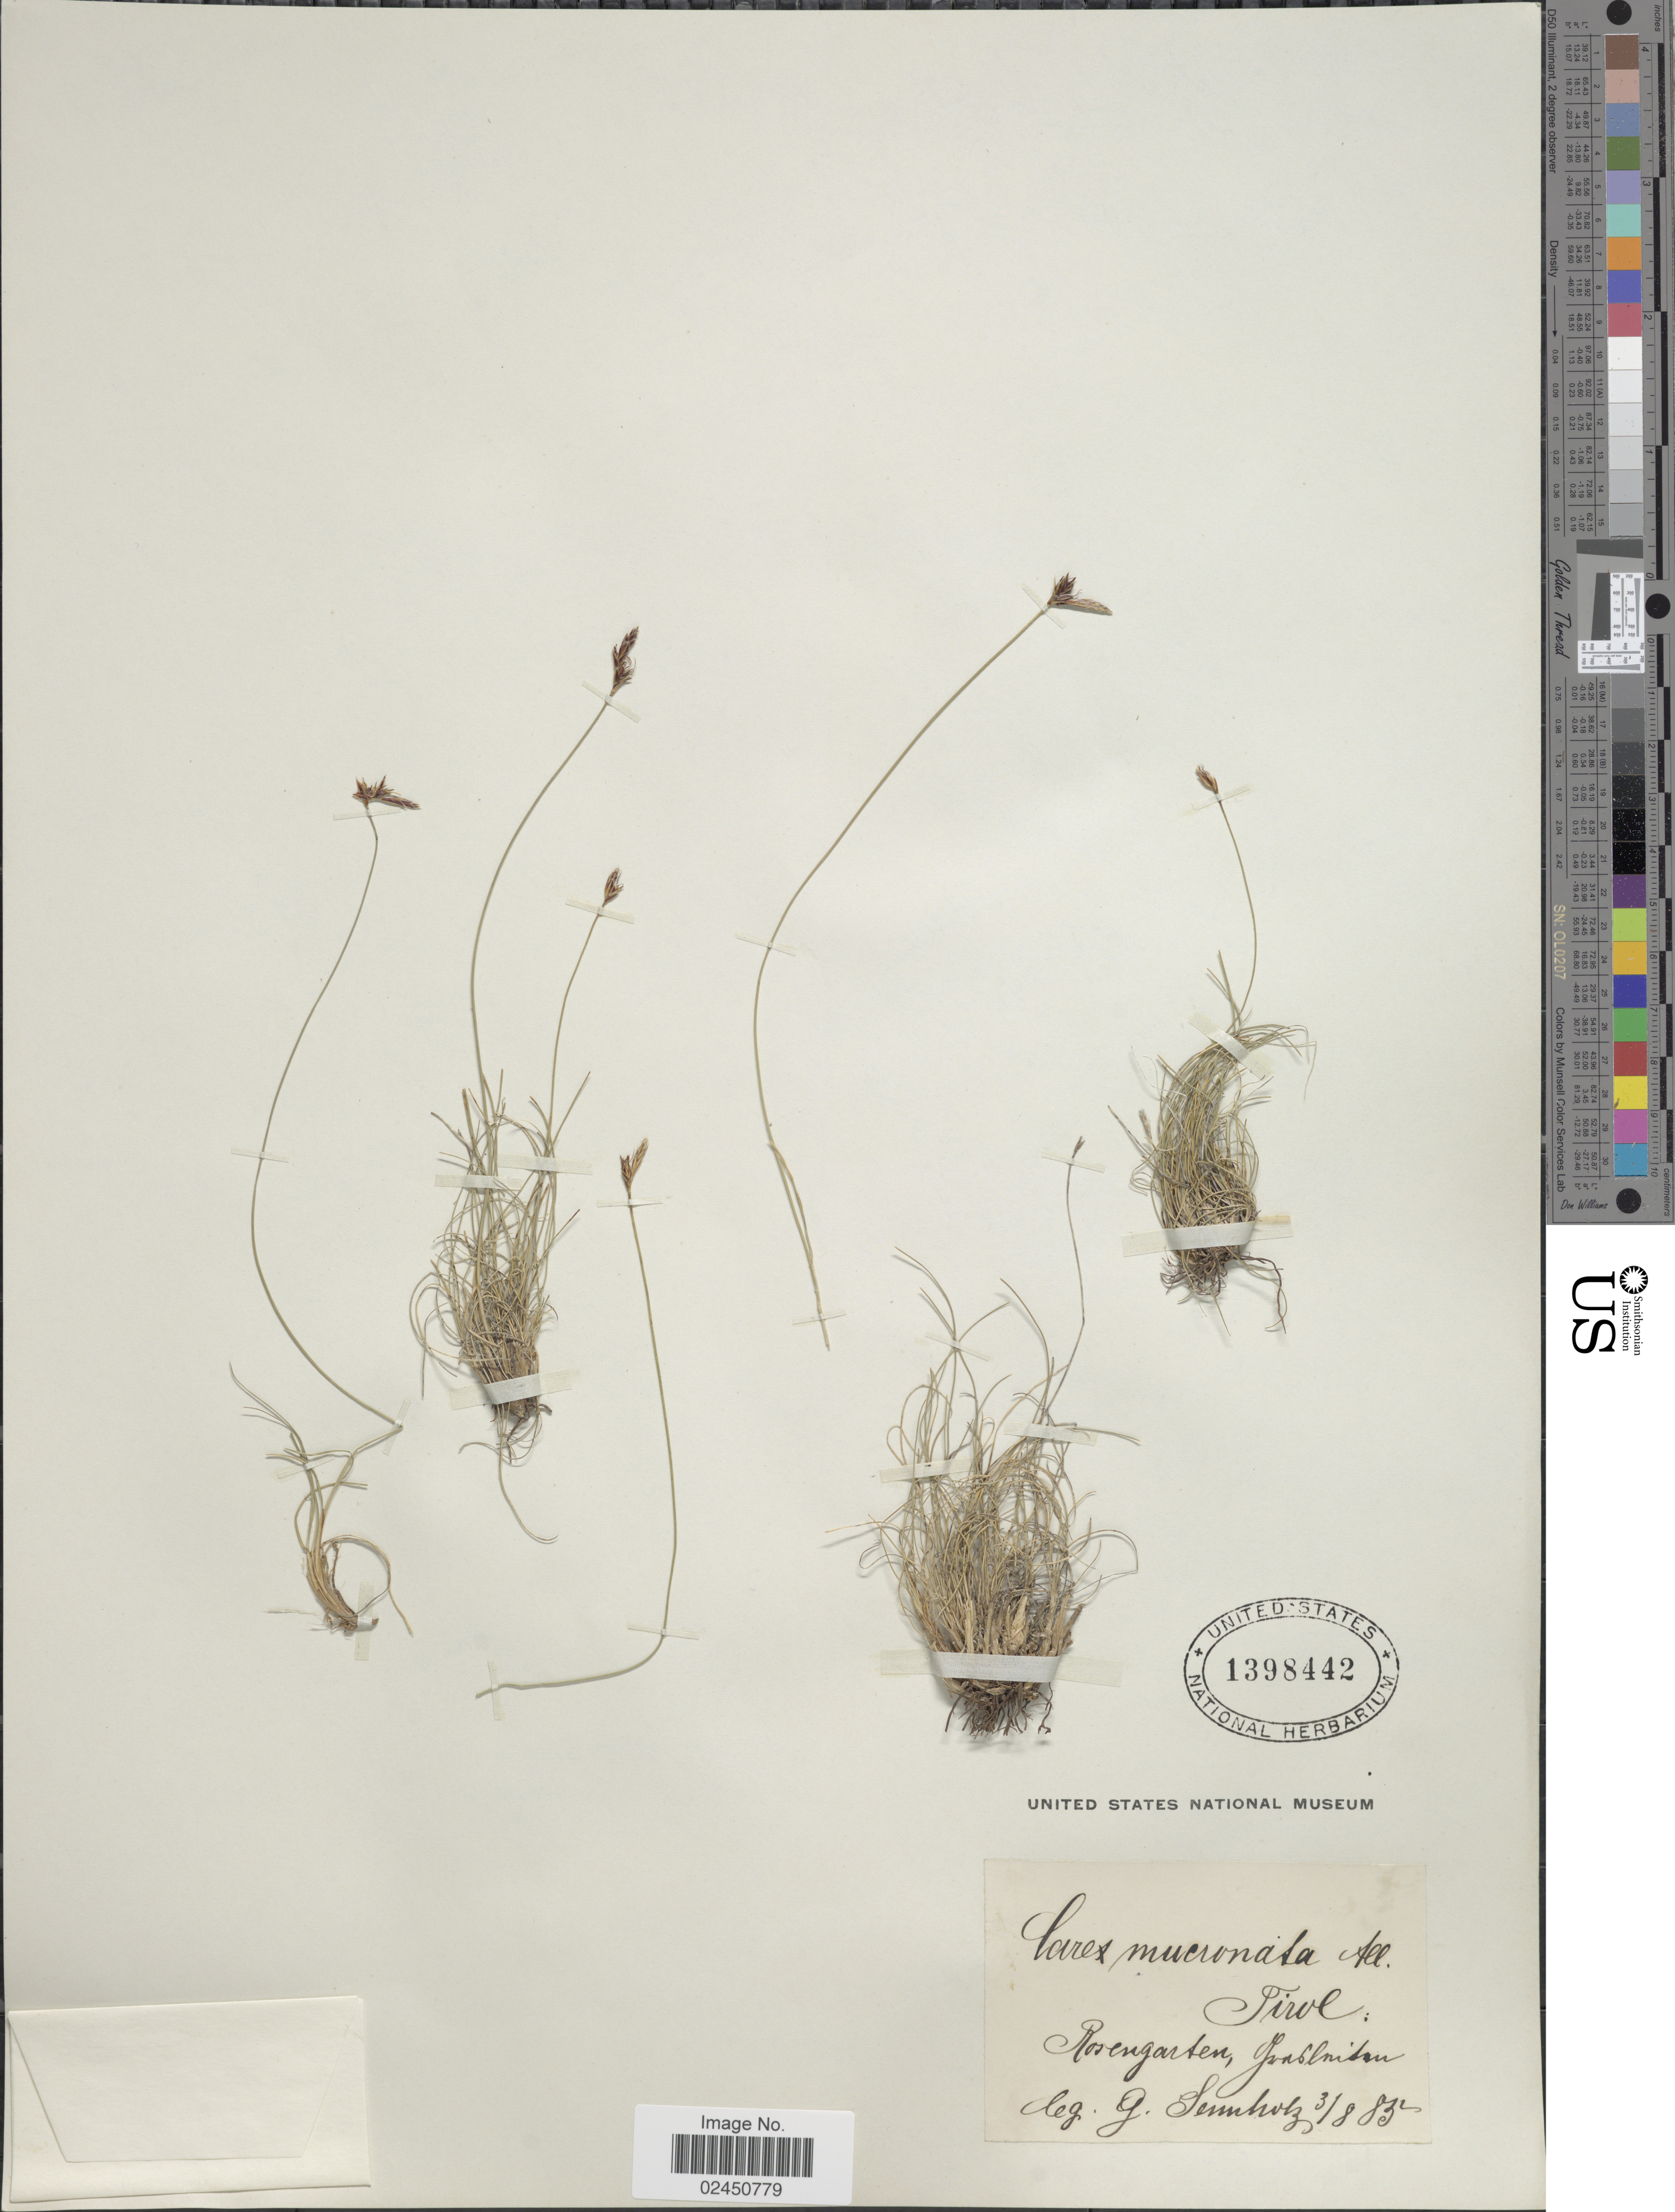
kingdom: Plantae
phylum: Tracheophyta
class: Liliopsida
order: Poales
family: Cyperaceae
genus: Carex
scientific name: Carex mucronata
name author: All.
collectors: G. Sennholz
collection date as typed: Transcribed d/m/y: 3/8/85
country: Austria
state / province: Tirol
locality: Rosengarten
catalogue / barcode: US 1398442